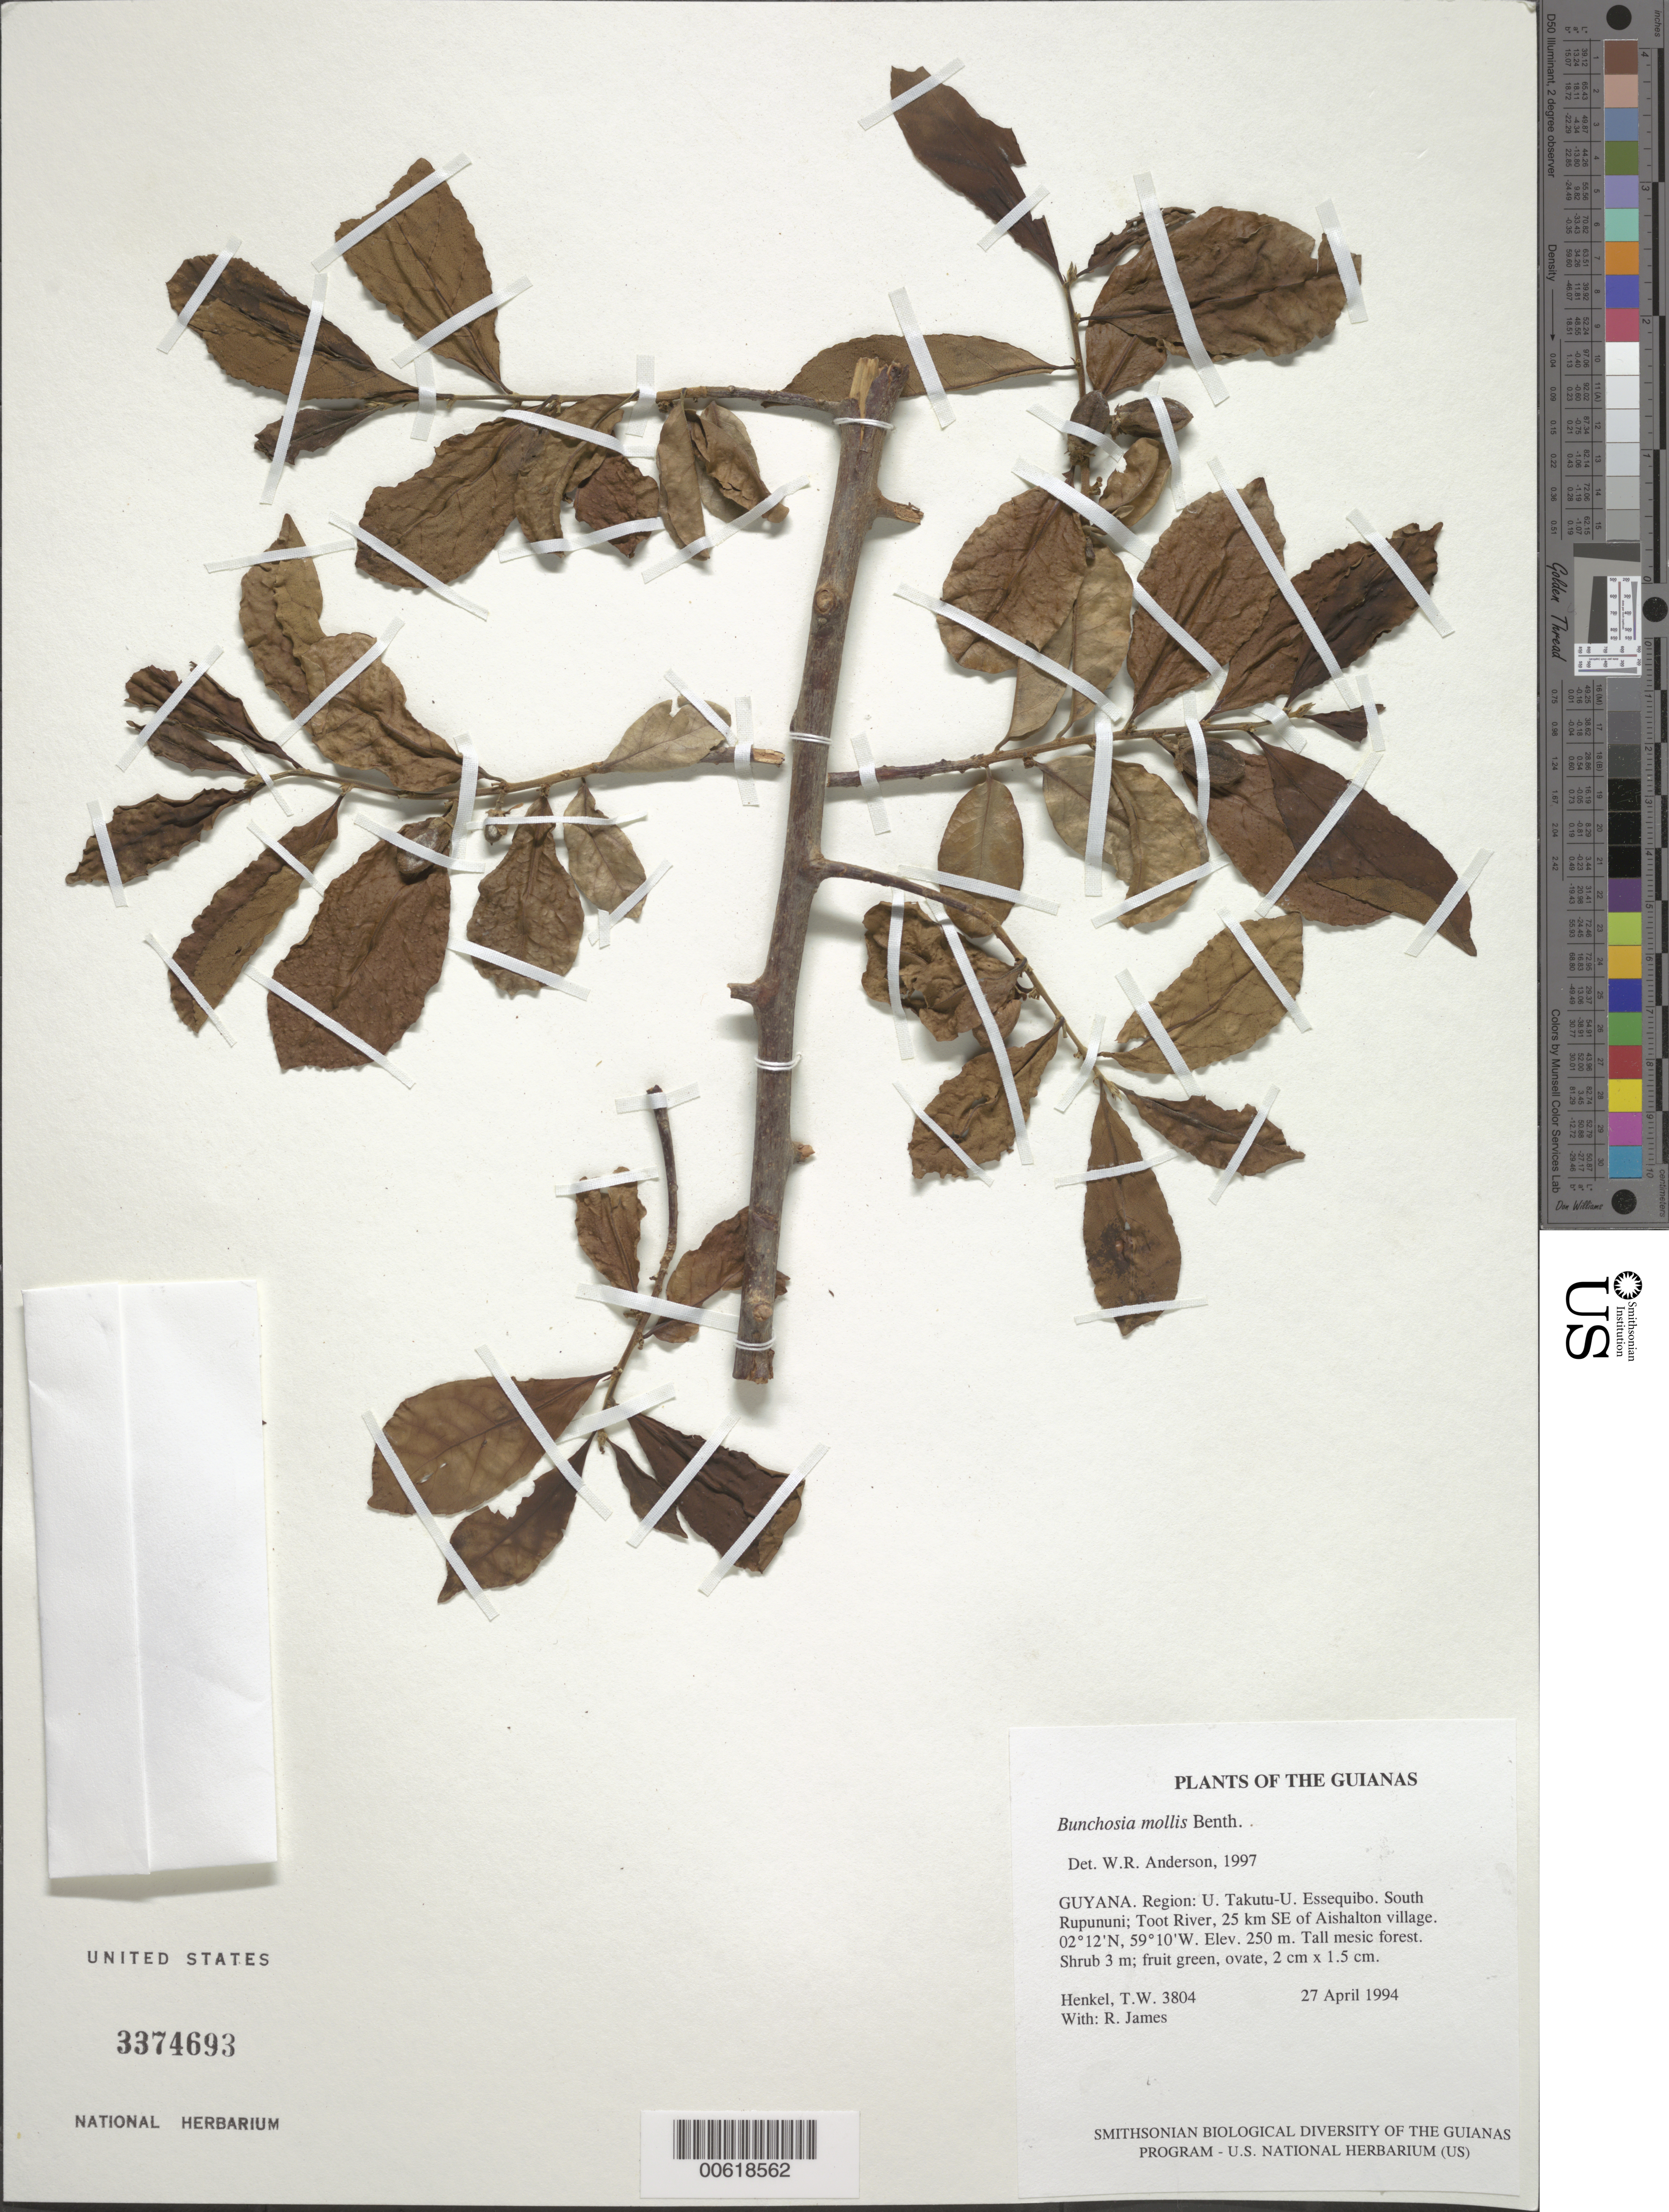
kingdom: Plantae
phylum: Tracheophyta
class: Magnoliopsida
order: Malpighiales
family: Malpighiaceae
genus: Bunchosia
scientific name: Bunchosia mollis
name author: Benth.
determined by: Anderson, W. R., (MICH), University of Michigan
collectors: T. Henkel & R. James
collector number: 3804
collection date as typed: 27 April 1994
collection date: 1994-04-27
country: Guyana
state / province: U. Takutu-U. Essequibo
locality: South Rupununi; Toot River, 25 km SE of Aishalton village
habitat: Tall mesic forest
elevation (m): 250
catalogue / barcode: US 3374693